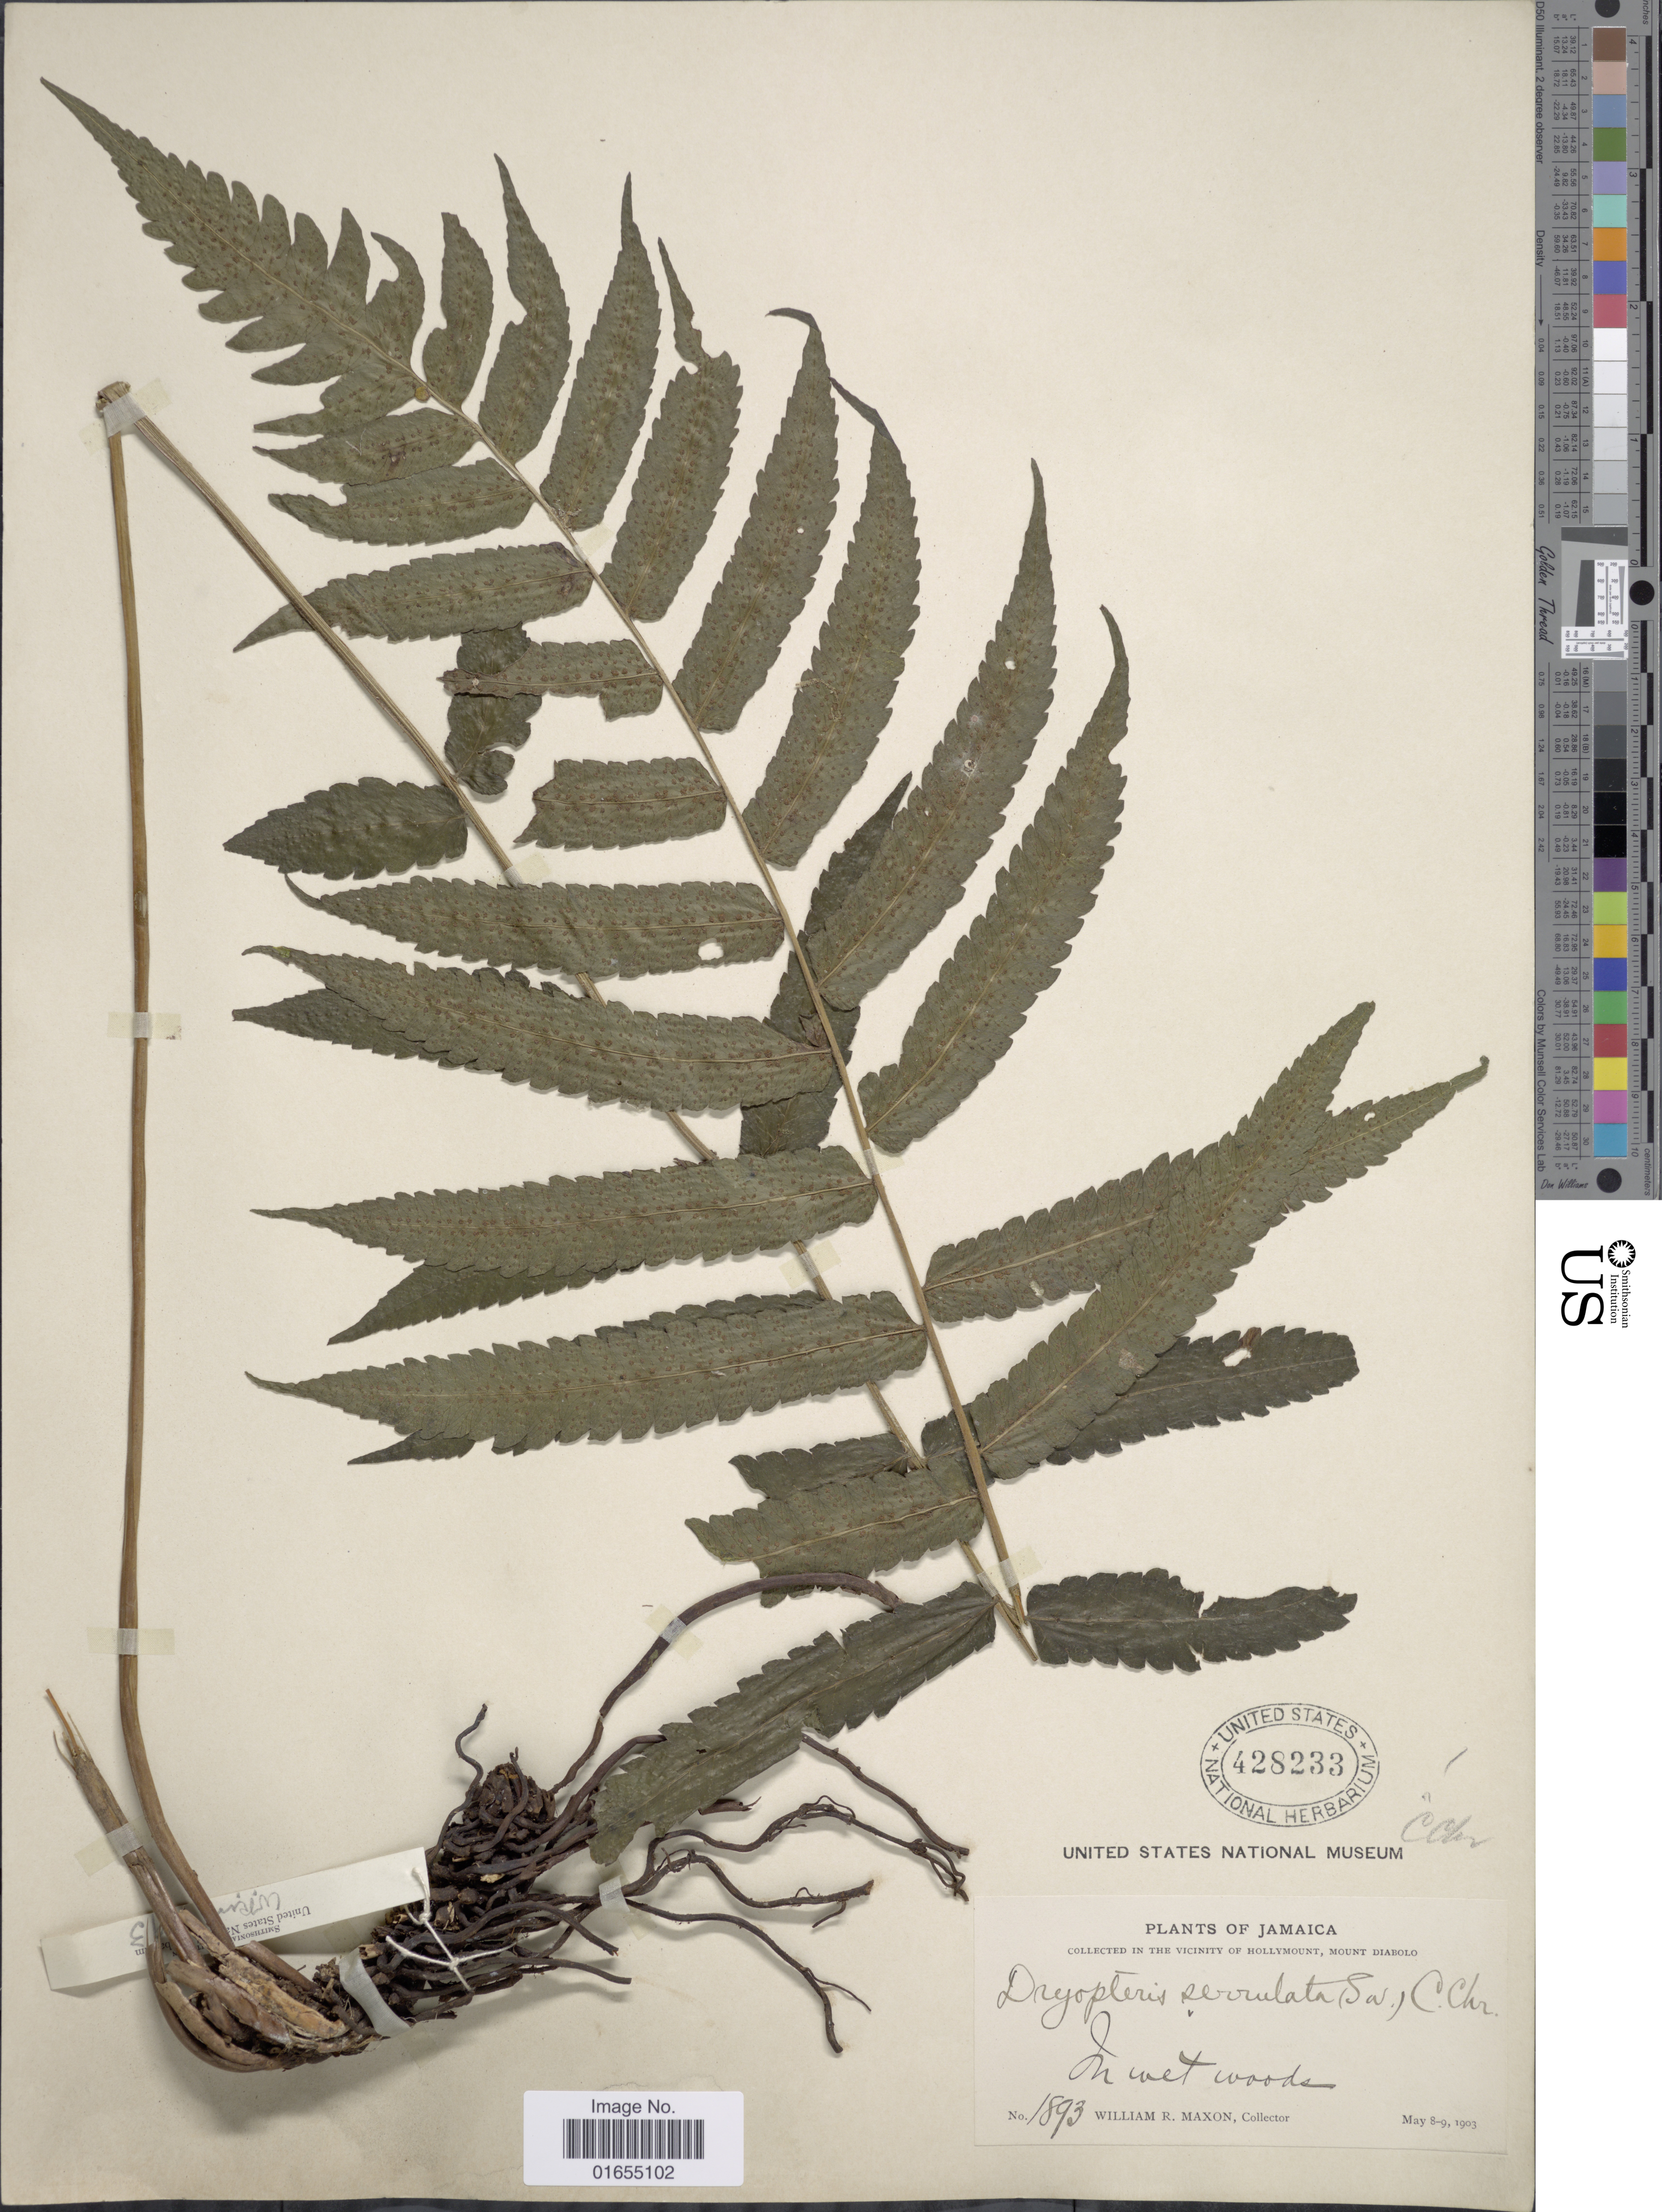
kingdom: Plantae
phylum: Tracheophyta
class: Polypodiopsida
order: Polypodiales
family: Thelypteridaceae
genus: Goniopteris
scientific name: Goniopteris serrulata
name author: (Sw.) J. Sm.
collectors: W. R. Maxon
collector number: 1893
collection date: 1903-05-08/1903-05-09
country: Jamaica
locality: Vicinity of Hollymount, Mount Diabolo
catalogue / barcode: US 428233